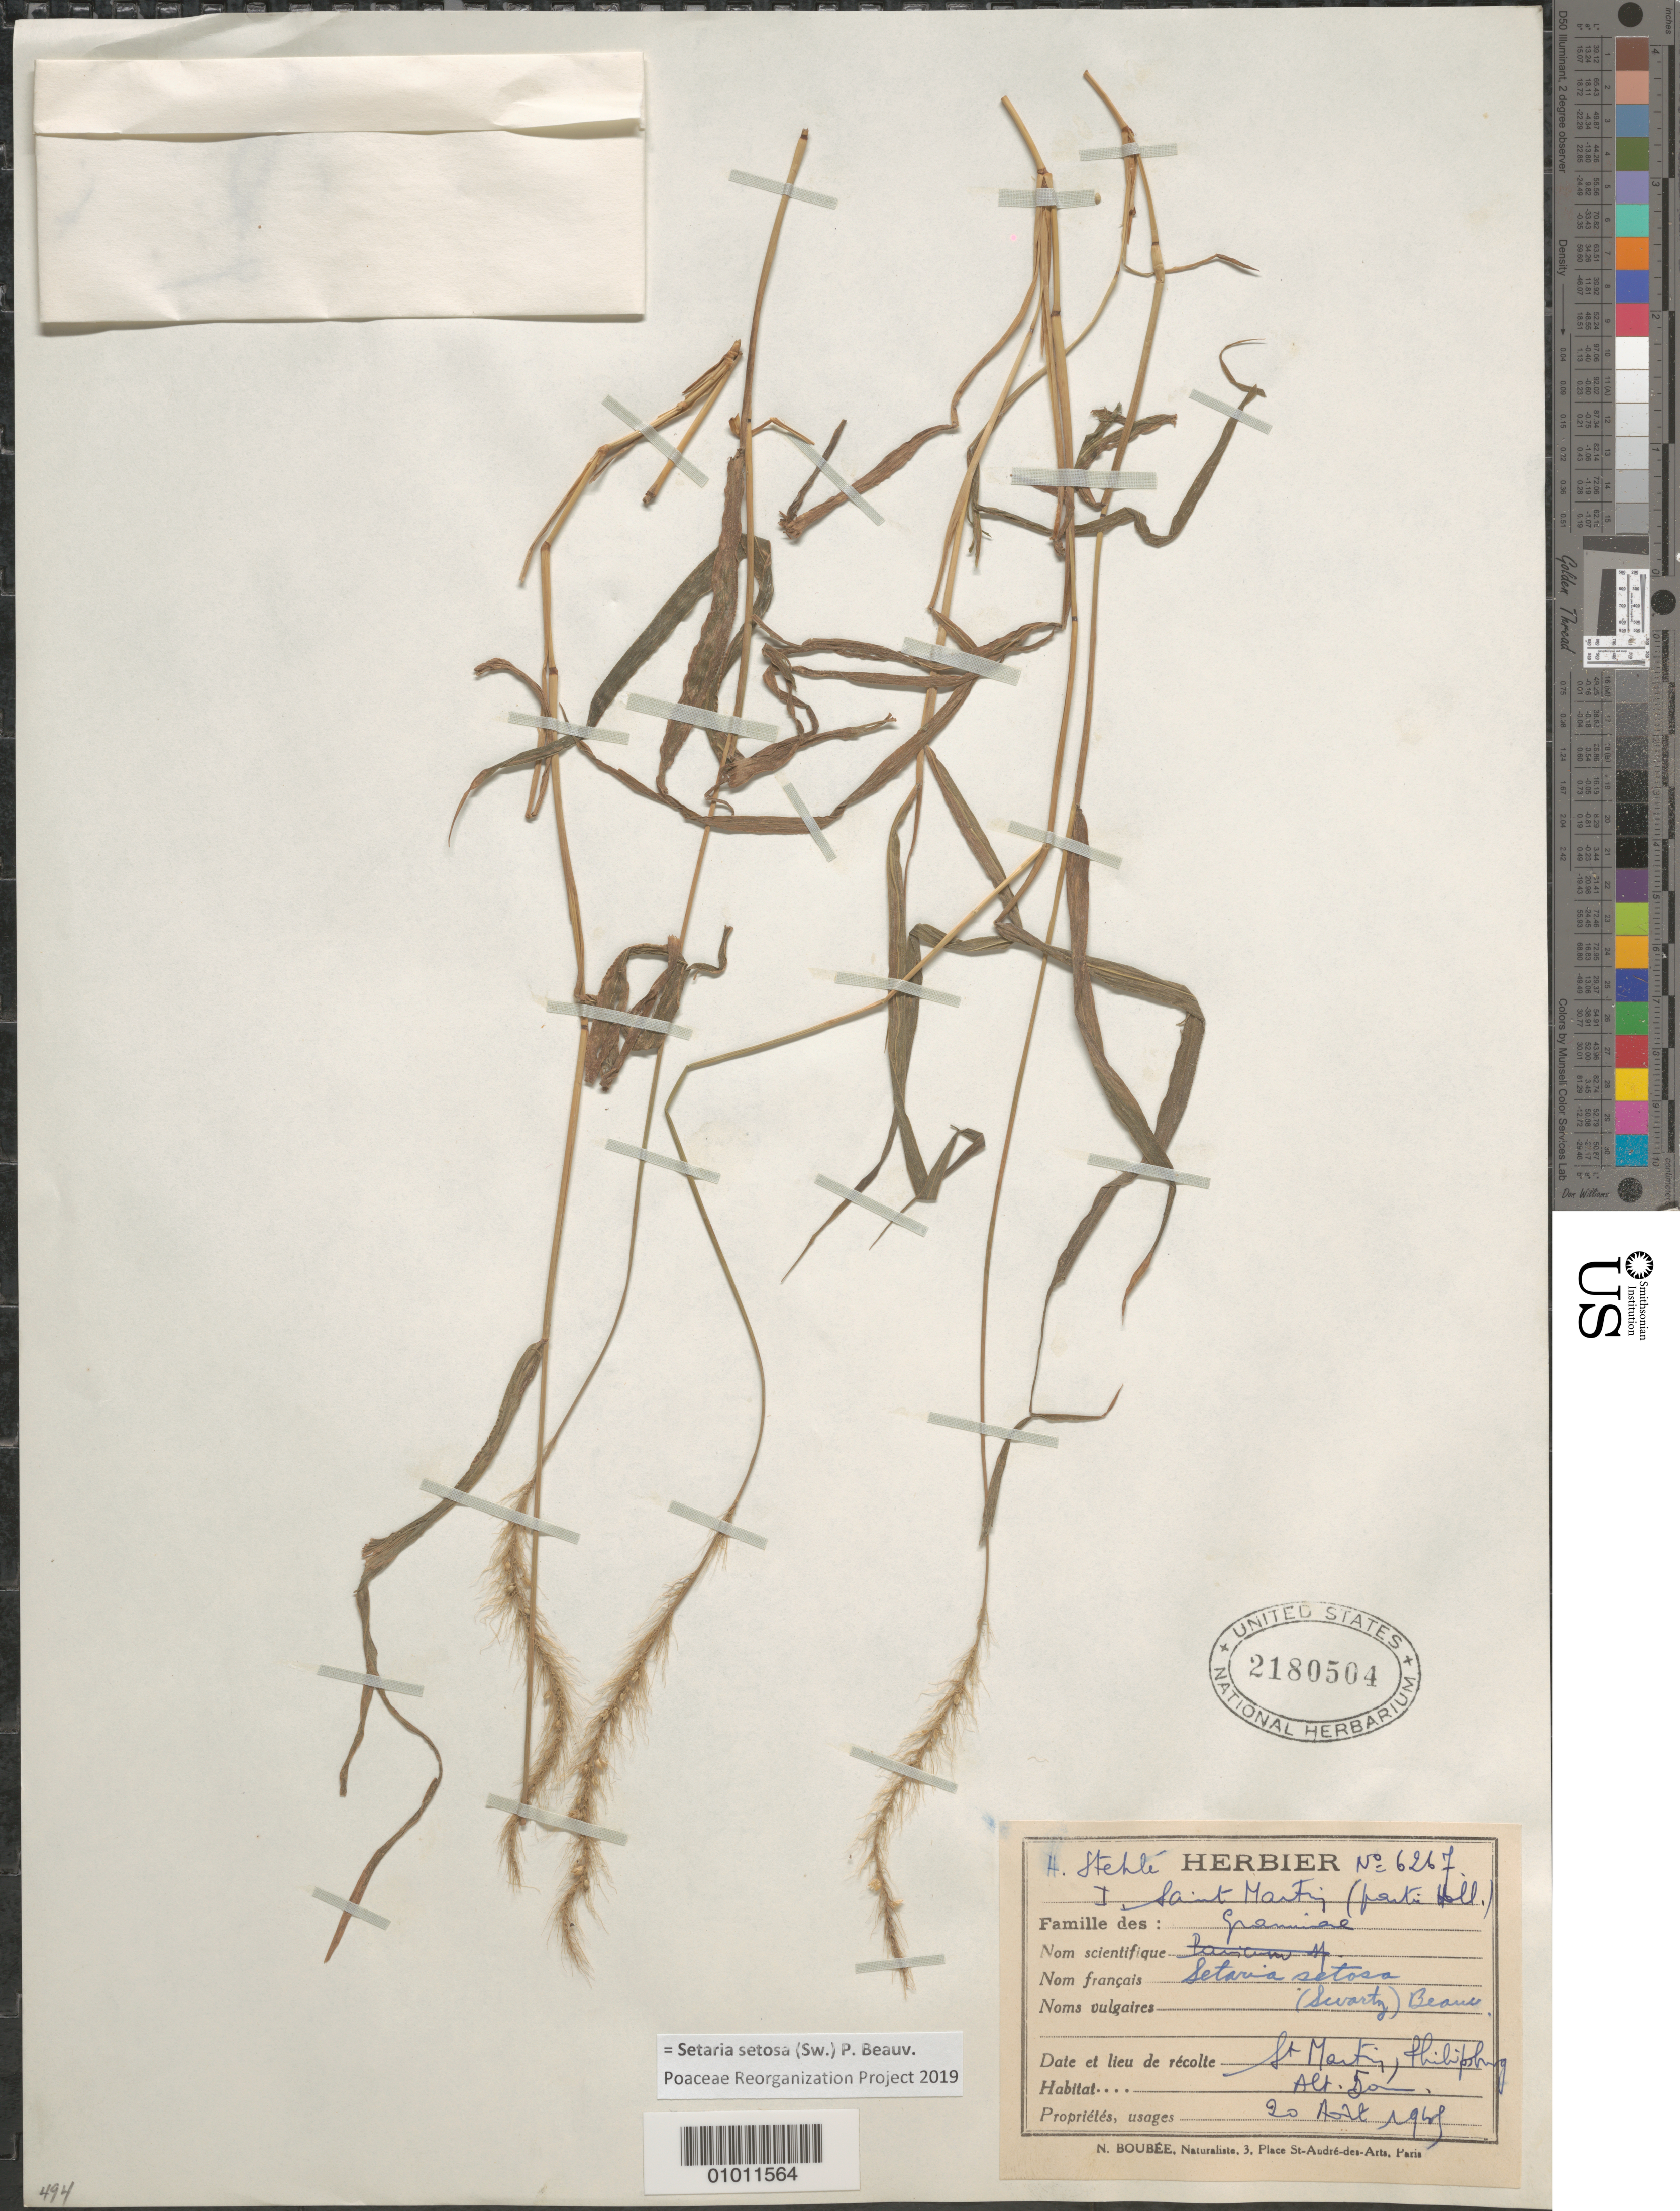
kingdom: Plantae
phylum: Tracheophyta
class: Liliopsida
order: Poales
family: Poaceae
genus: Setaria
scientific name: Setaria setosa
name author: (Sw.) P. Beauv.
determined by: Poaceae Reorganization Project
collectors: H. Stehlé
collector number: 6267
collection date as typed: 20 Aug 1945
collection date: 1945-08-20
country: Sint Maartin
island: Sint Maarten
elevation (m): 50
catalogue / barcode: US 2810504